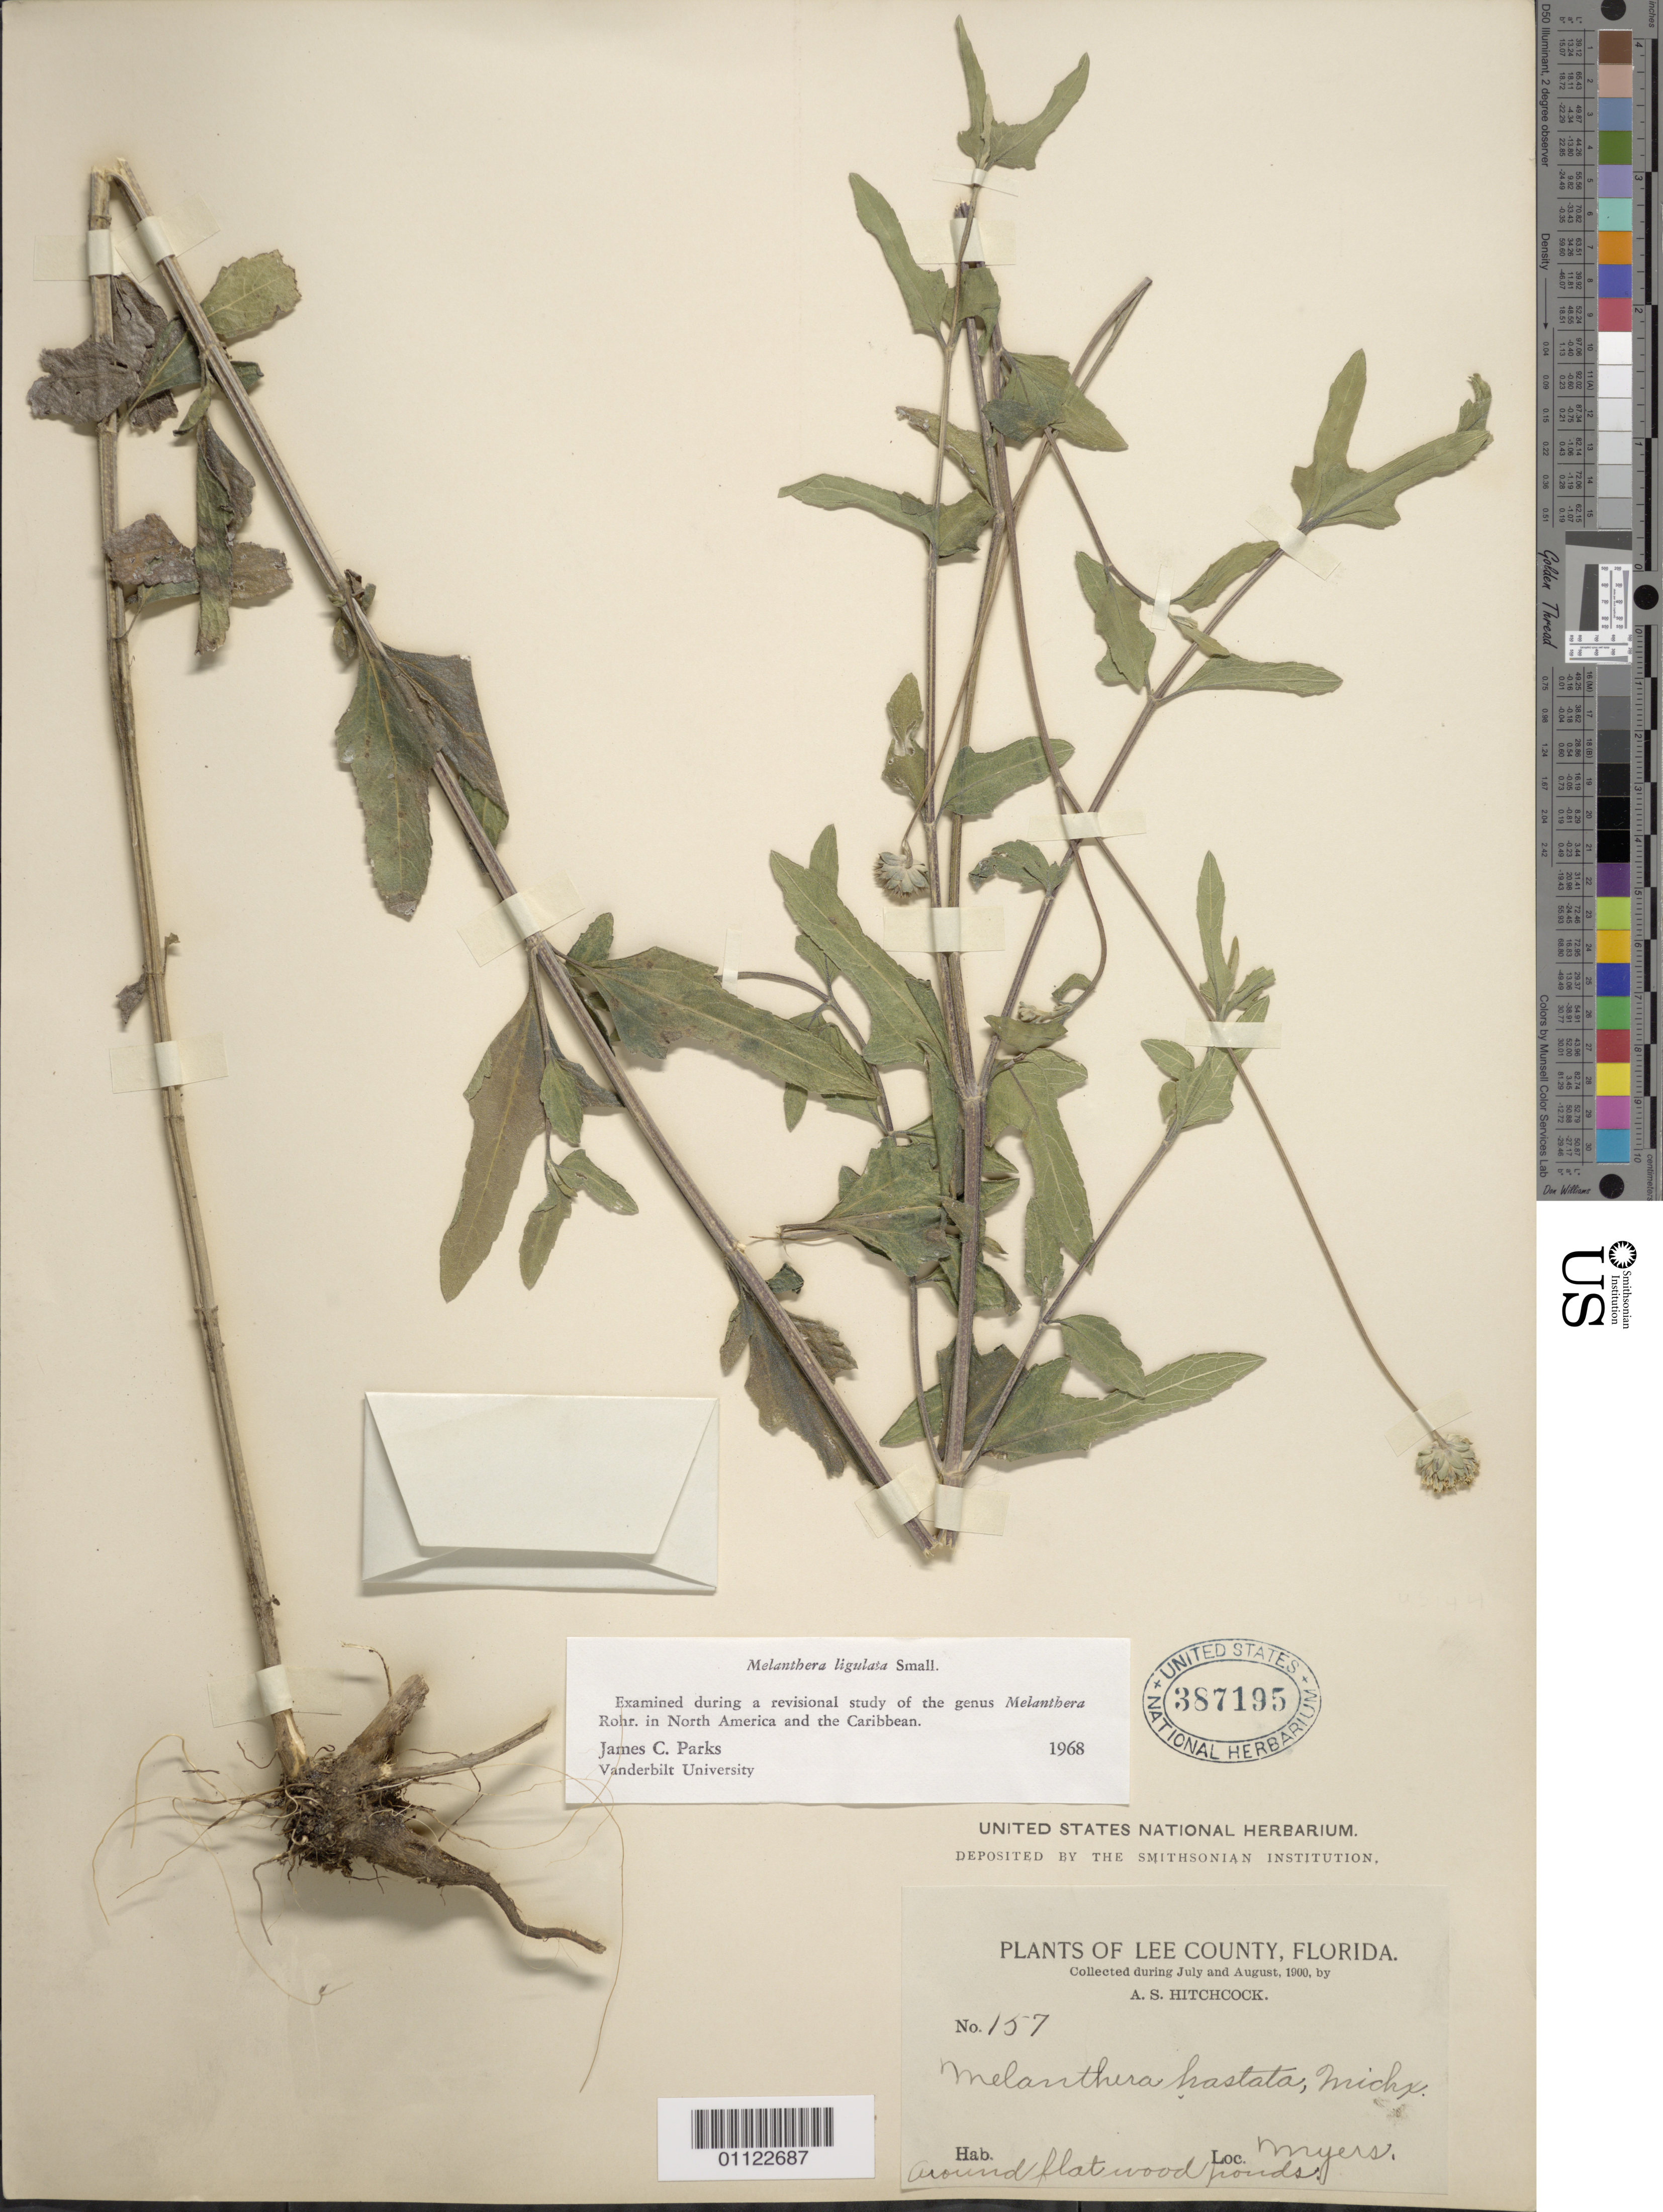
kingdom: Plantae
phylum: Tracheophyta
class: Magnoliopsida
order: Asterales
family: Asteraceae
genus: Melanthera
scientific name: Melanthera ligulata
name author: Small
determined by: Parks, J. C.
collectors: A. S. Hitchcock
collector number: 157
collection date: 1900-07/1900-08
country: United States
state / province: Florida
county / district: Lee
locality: Around flat wood ponds, Fort Myers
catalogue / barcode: US 387195